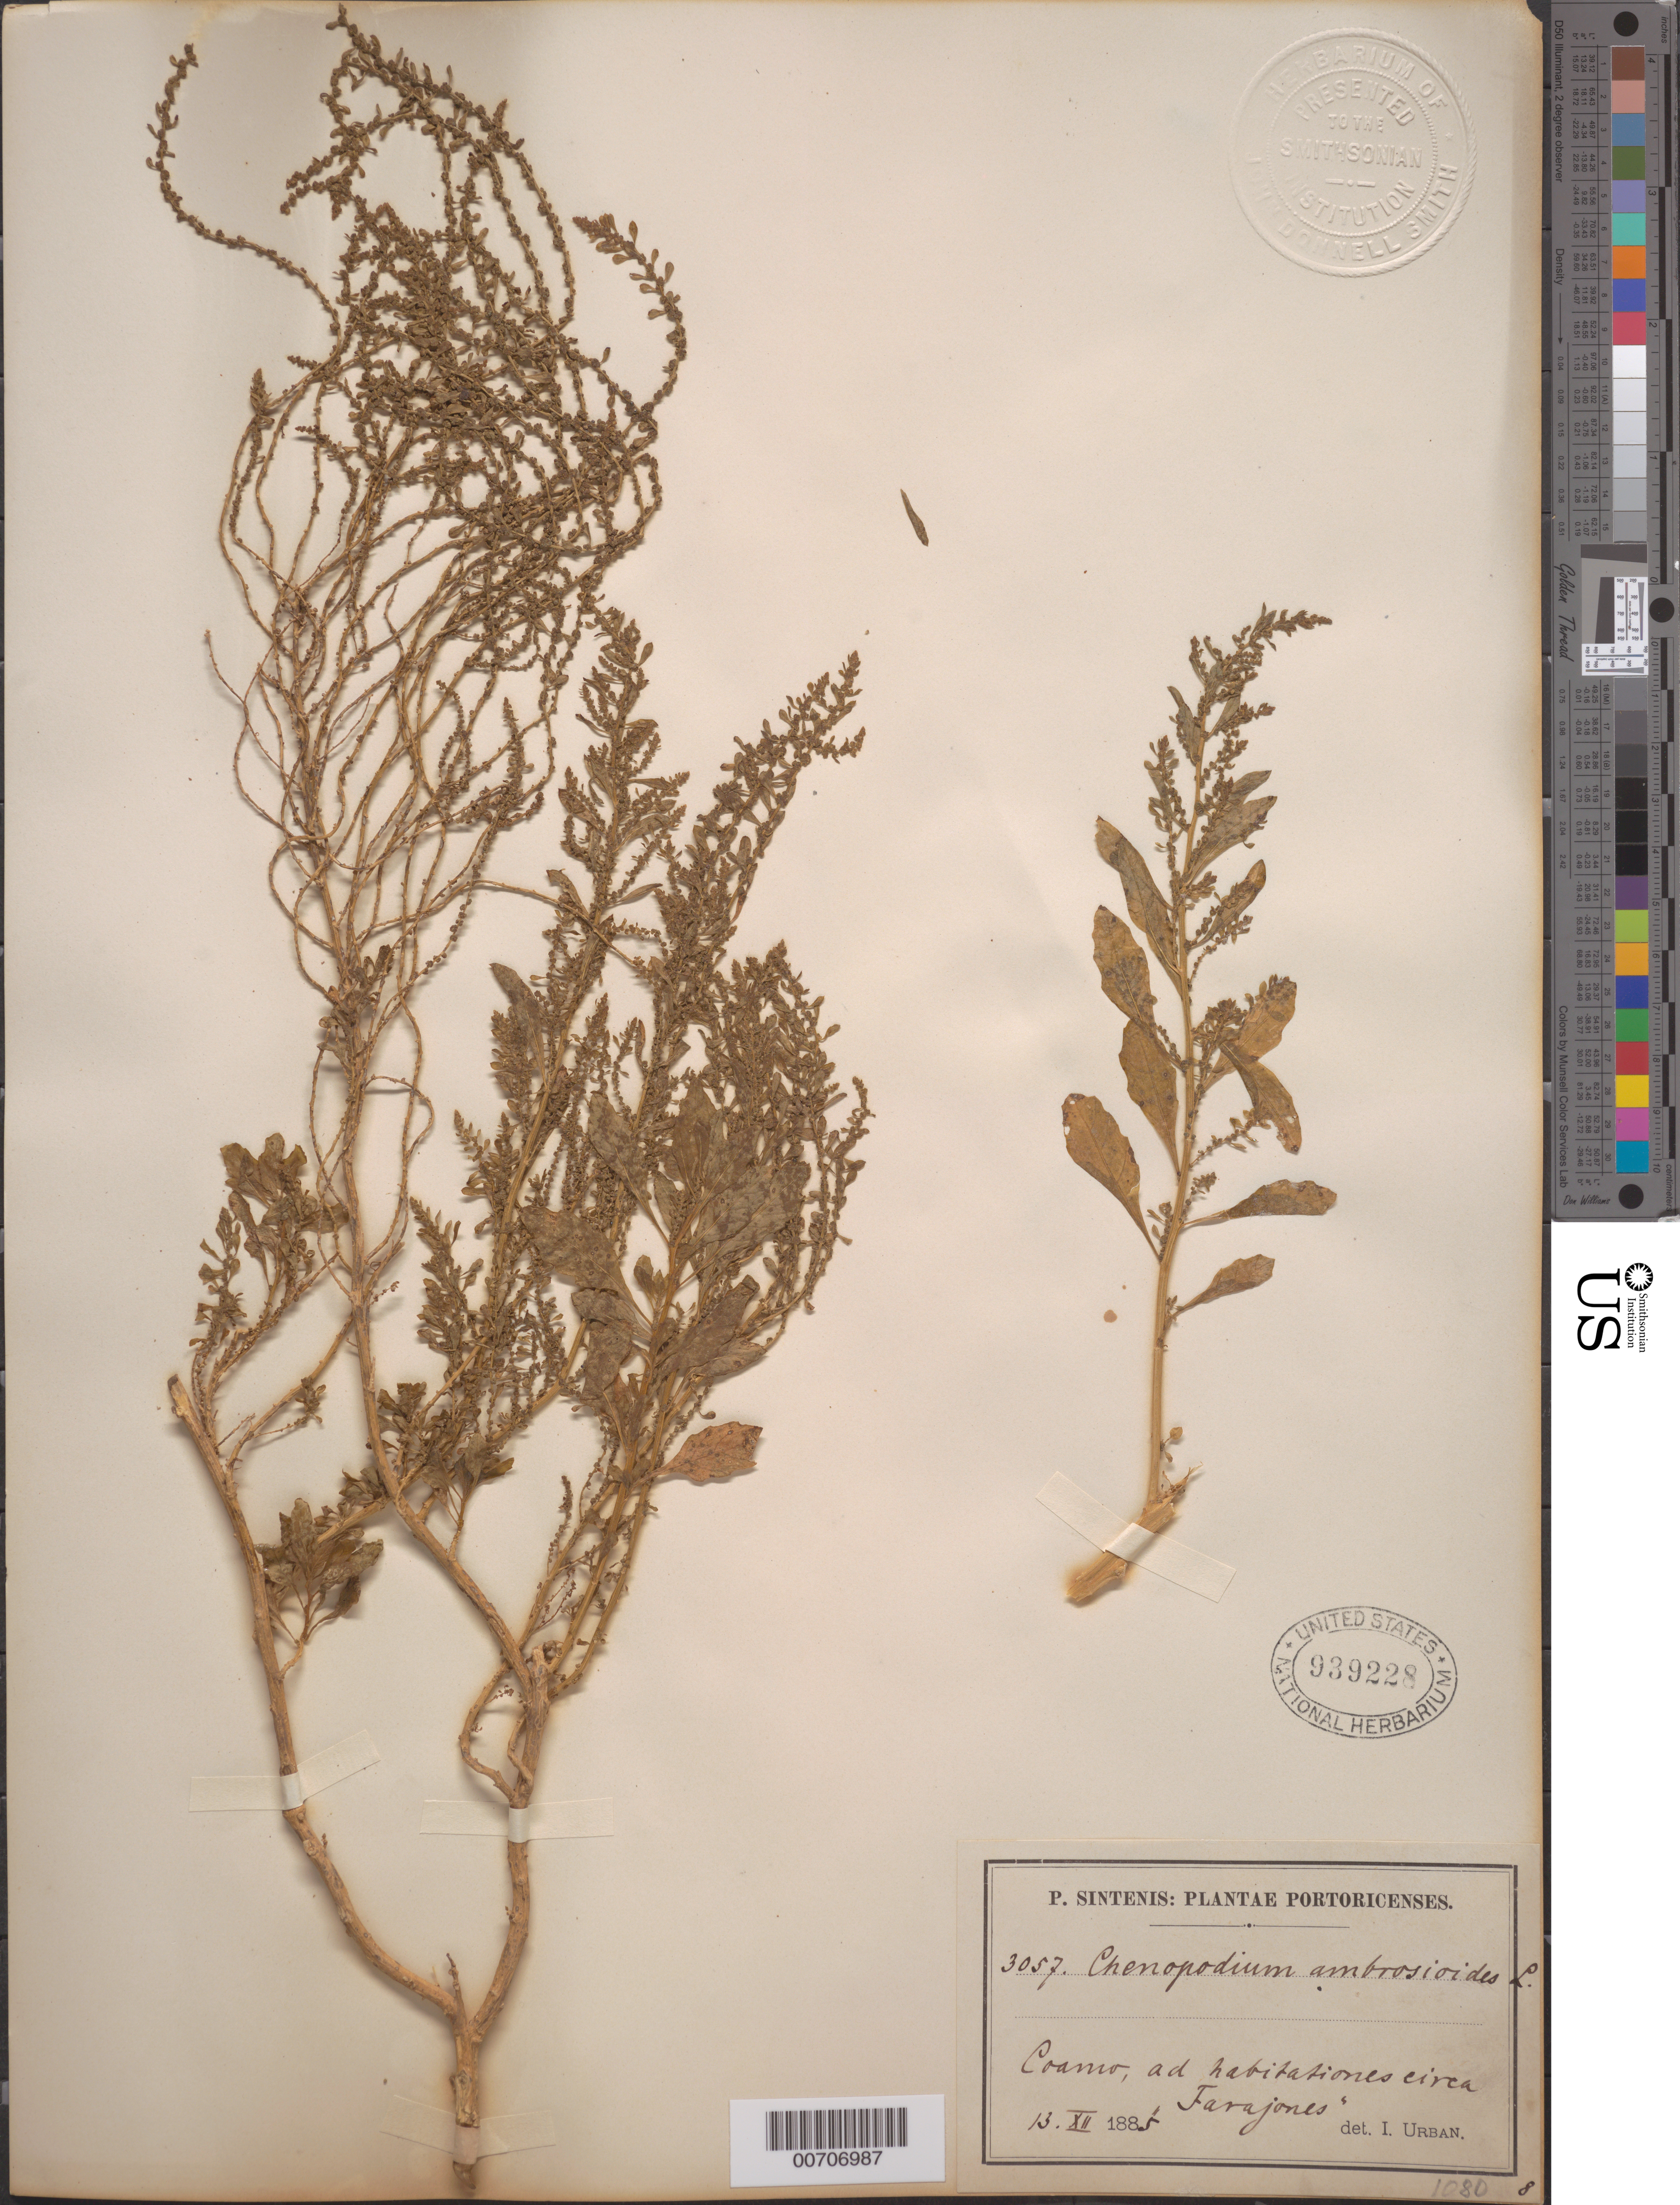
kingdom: Plantae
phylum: Tracheophyta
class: Magnoliopsida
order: Caryophyllales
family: Amaranthaceae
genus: Chenopodium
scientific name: Chenopodium ambrosioides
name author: L.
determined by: Urban, Ignatz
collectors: P. Sintenis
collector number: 3057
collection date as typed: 13 Dec 1885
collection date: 1885-12-13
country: Puerto Rico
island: Greater Antilles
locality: Coamo, ad habitationes circa Farajones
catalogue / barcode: US 939228